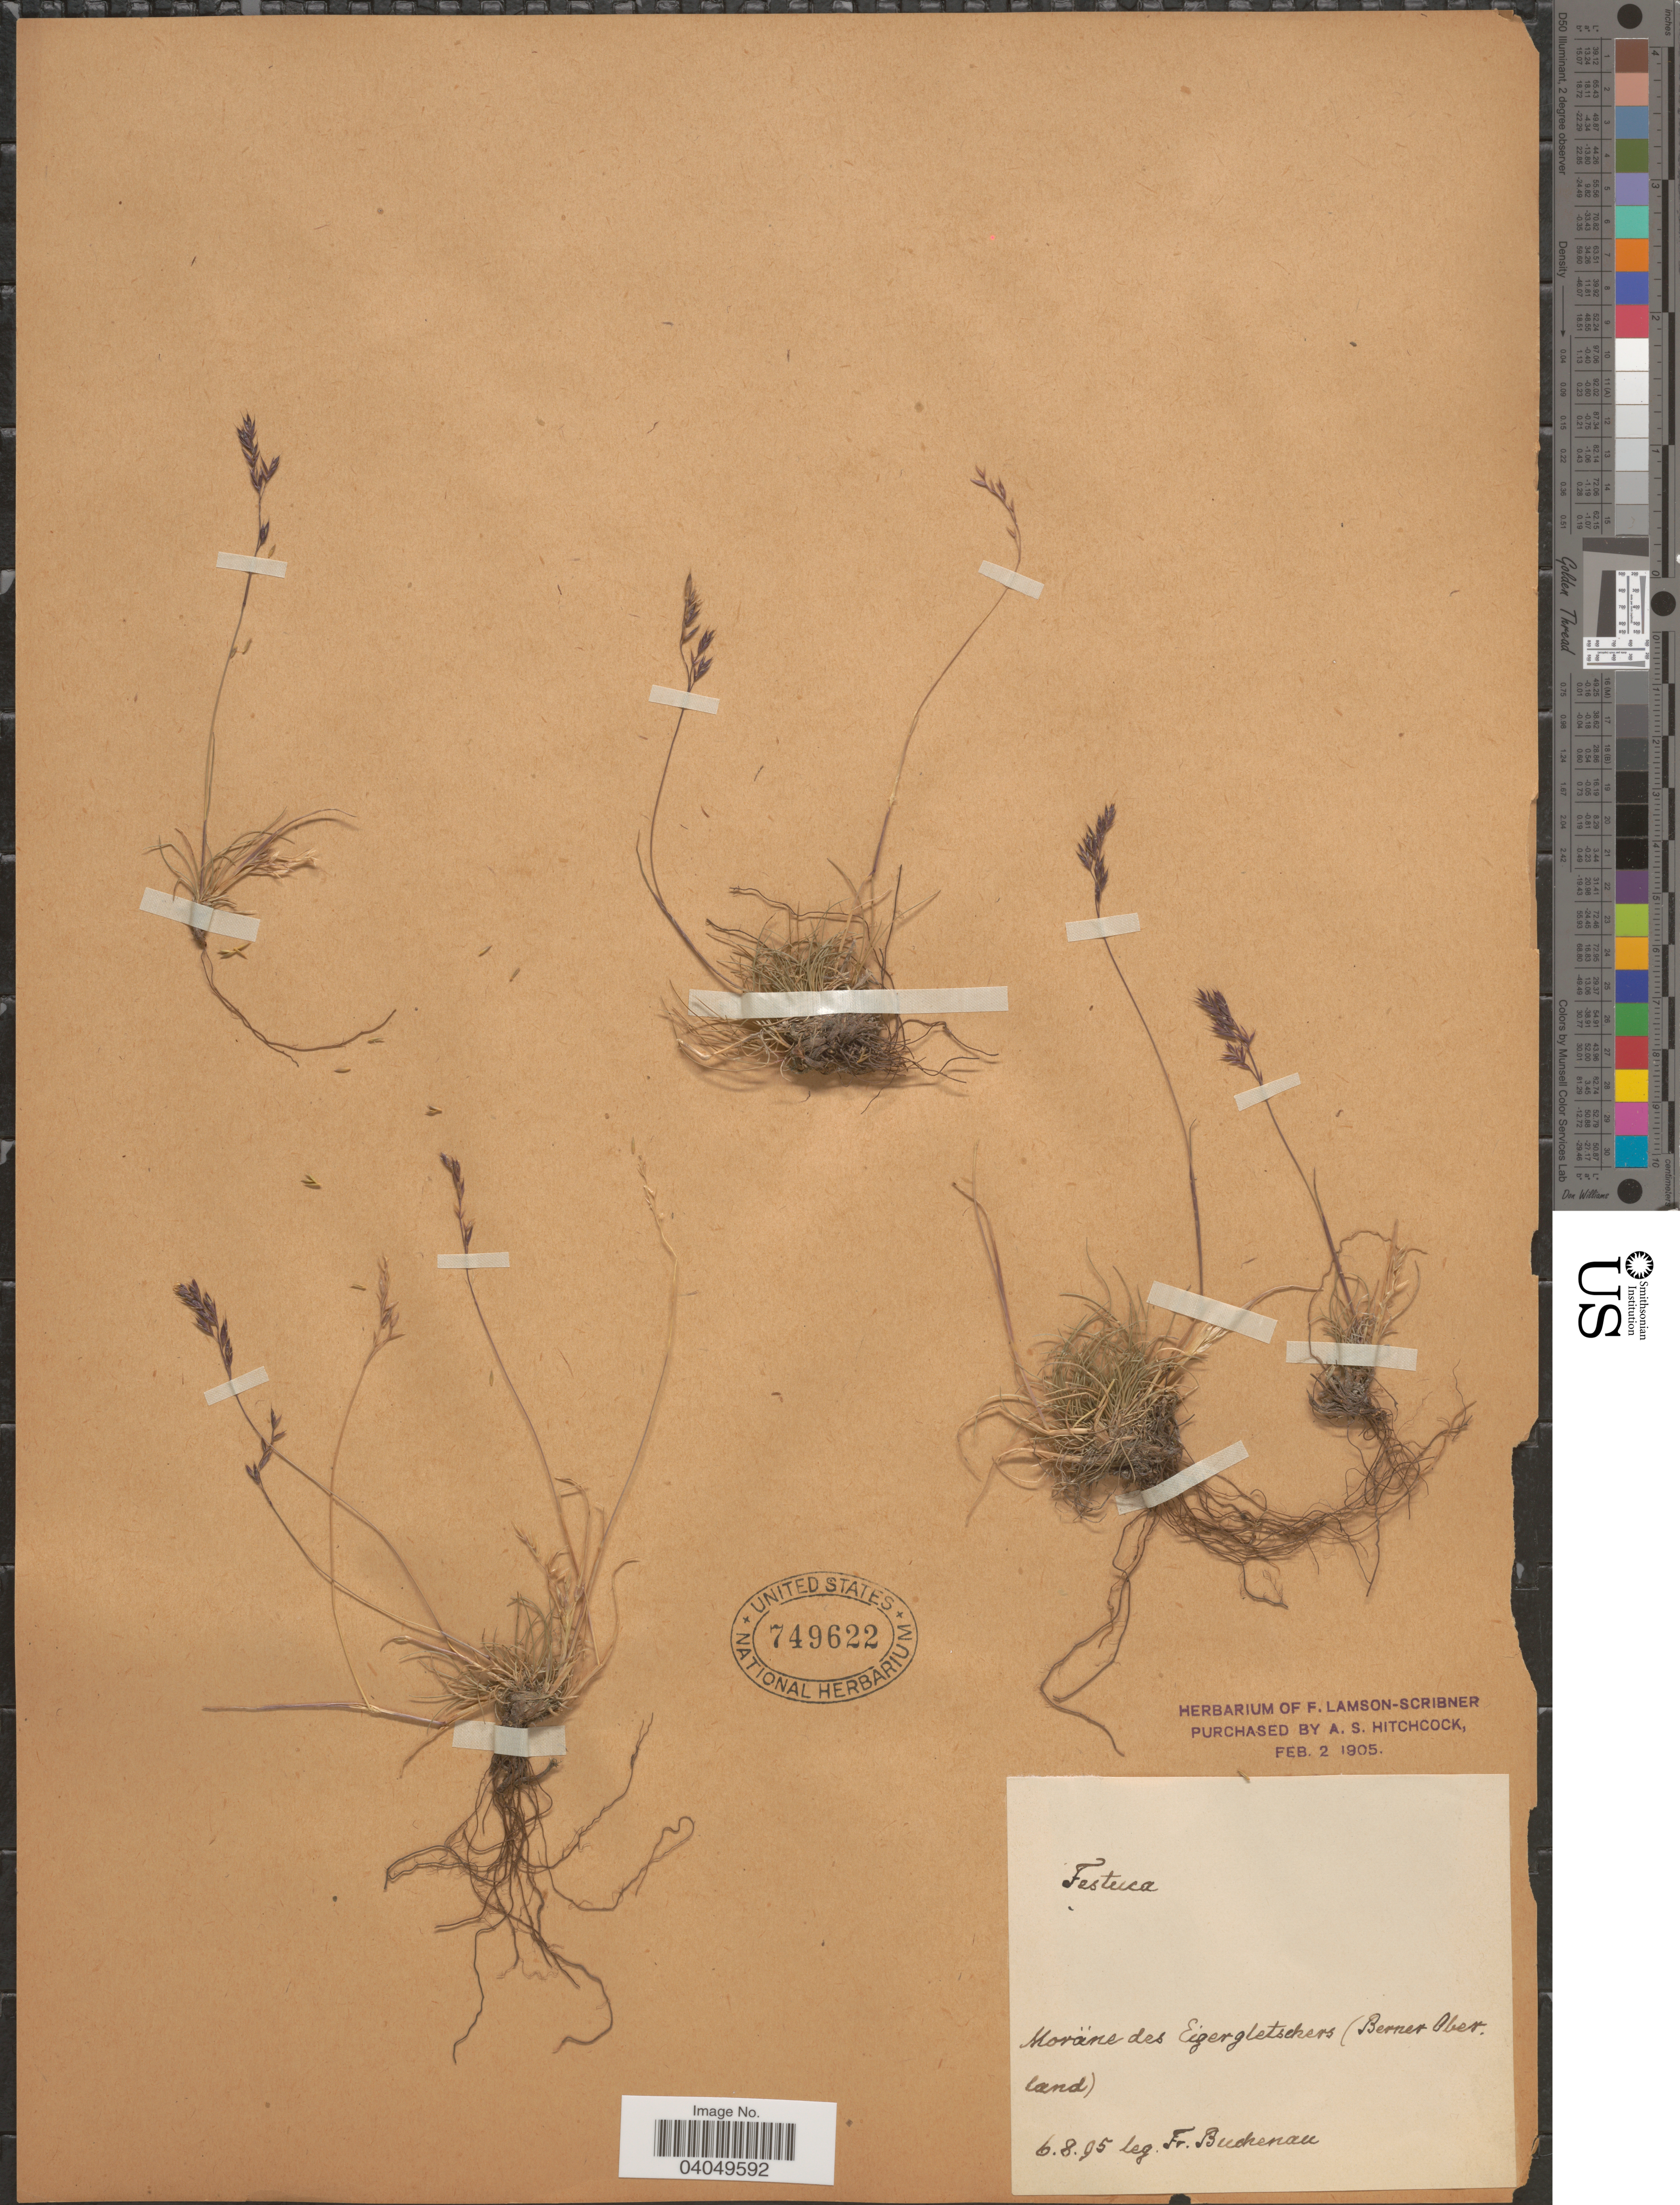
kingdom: Plantae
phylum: Tracheophyta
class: Liliopsida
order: Poales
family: Poaceae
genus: Festuca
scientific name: Festuca ovina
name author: L.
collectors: F. Buchenau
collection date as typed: Transcribed d/m/y: 6/8/95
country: Switzerland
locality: Moräne des Eigergletschers (Berner Oberland).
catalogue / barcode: US 749622